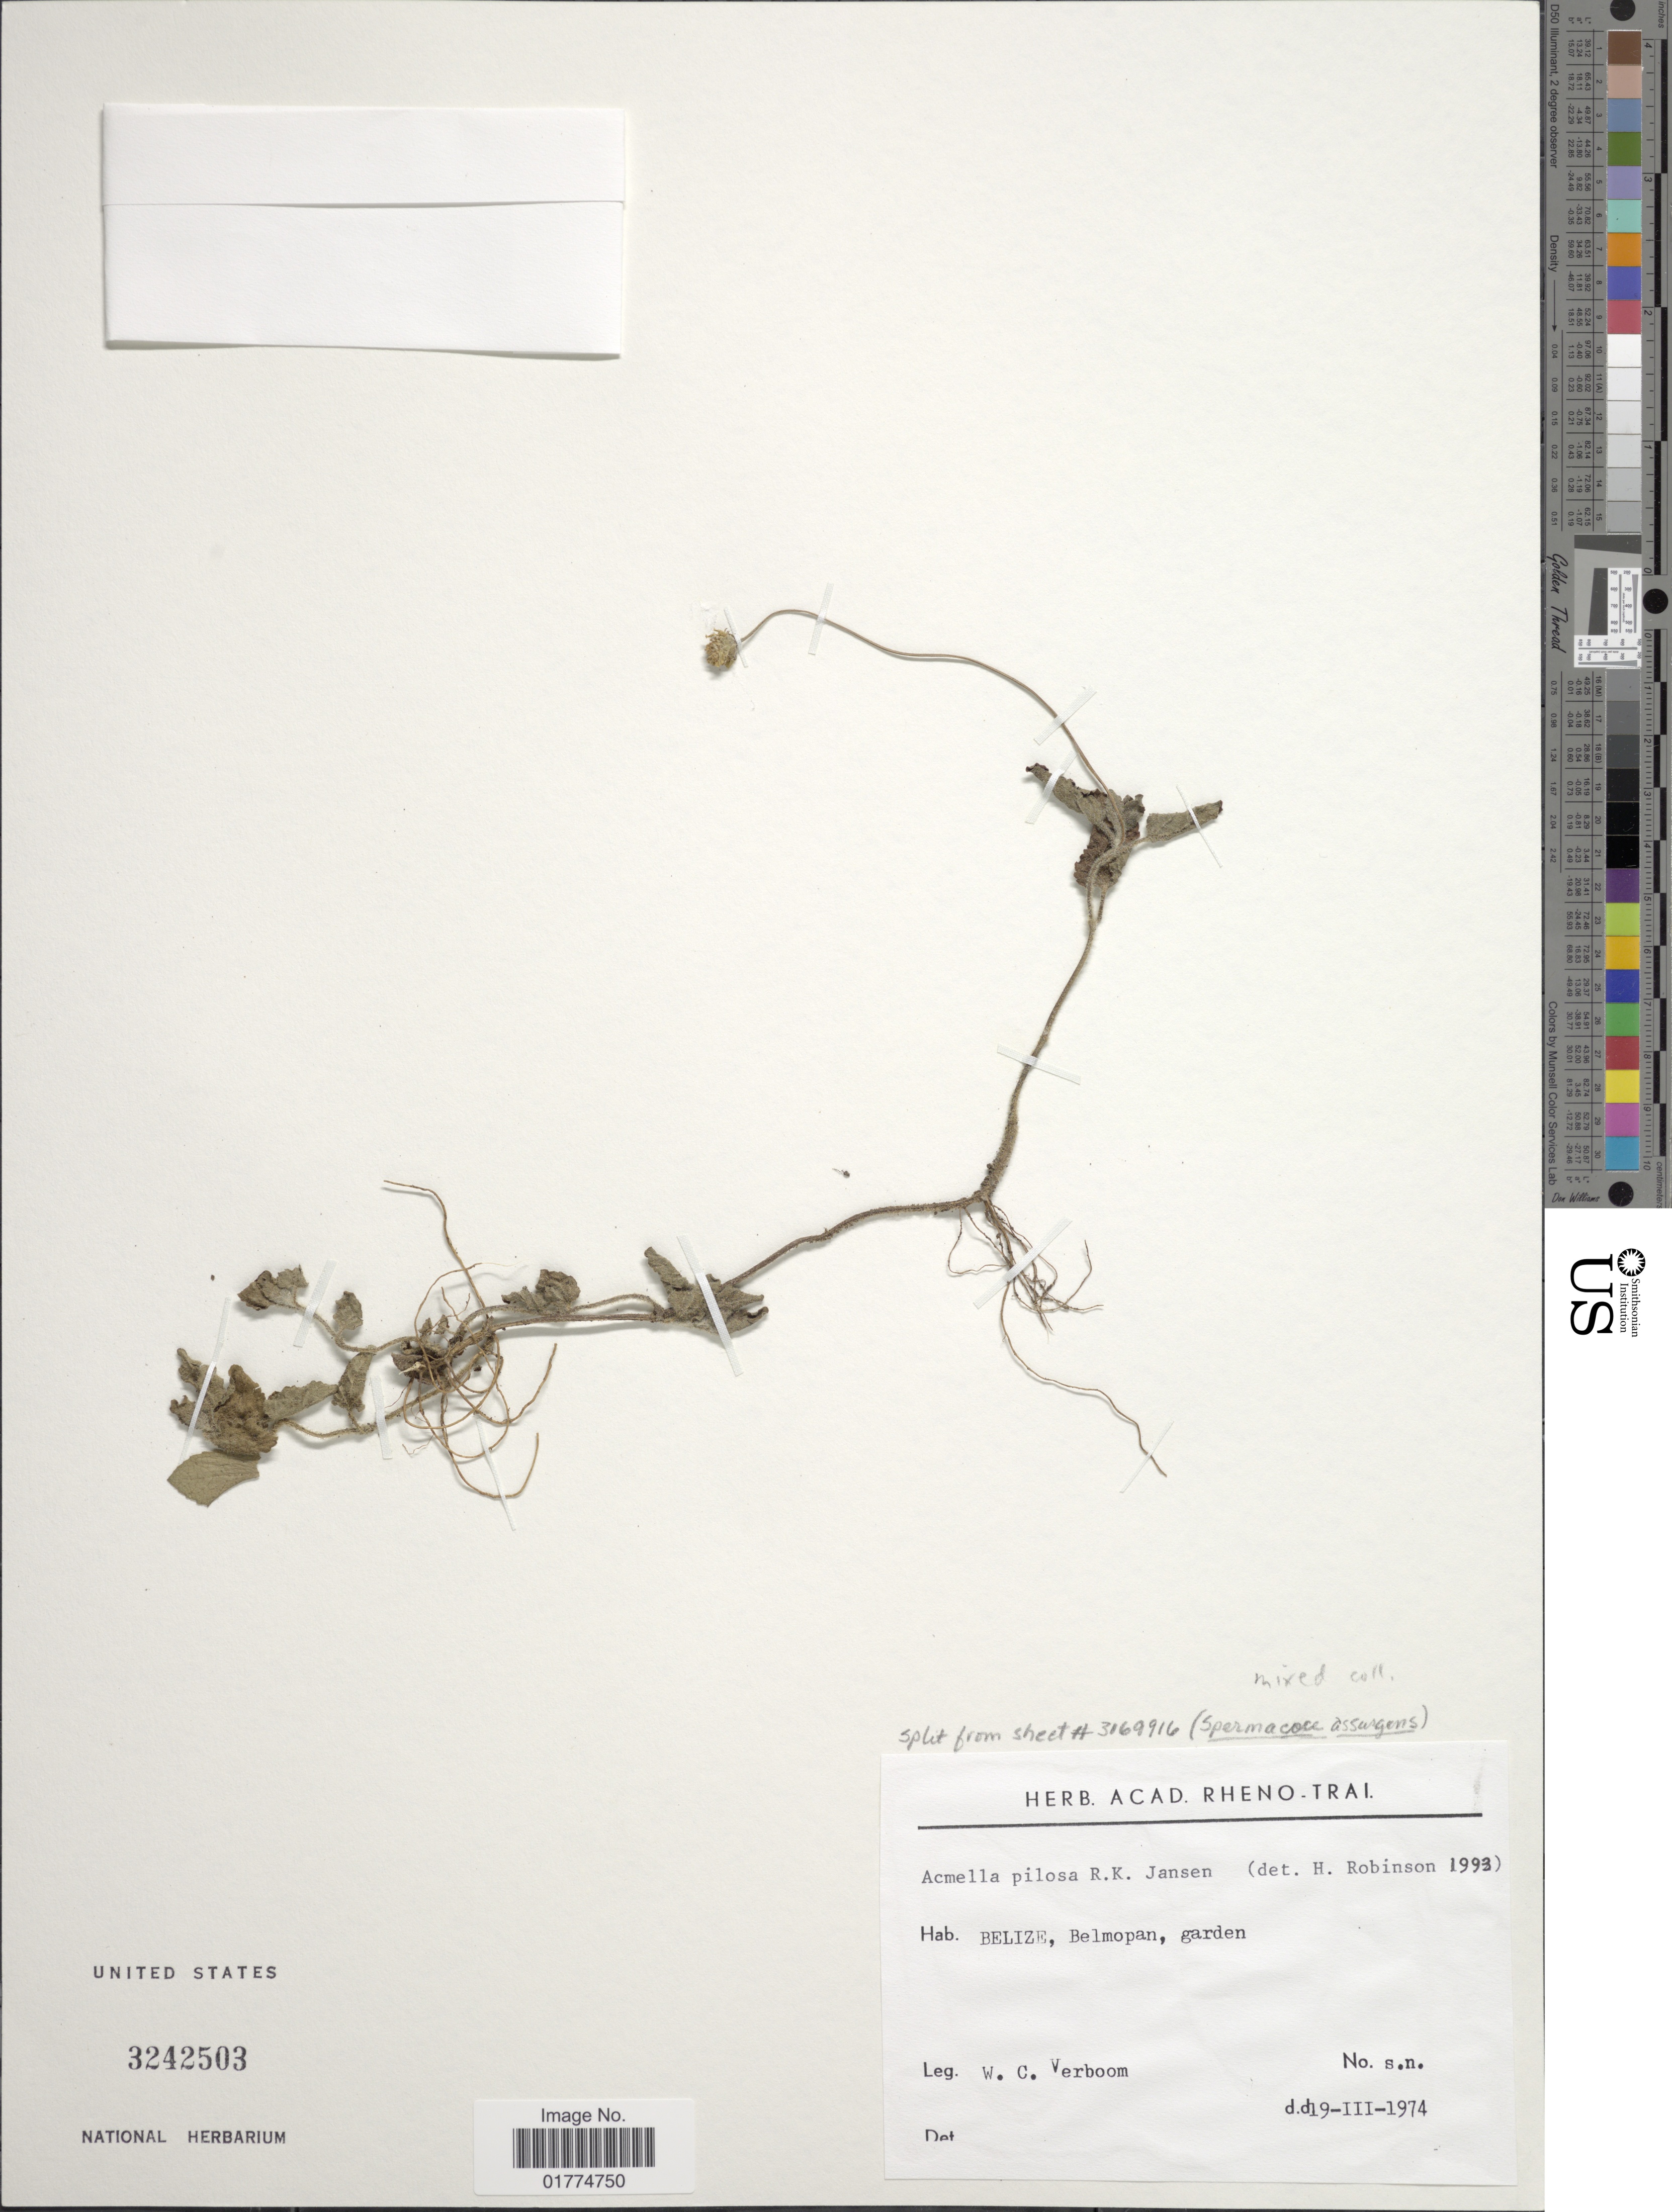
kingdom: Plantae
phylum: Tracheophyta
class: Magnoliopsida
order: Asterales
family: Asteraceae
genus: Acmella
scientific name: Acmella pilosa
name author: R.K. Jansen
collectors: W. Verboom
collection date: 1974-03-19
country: Belize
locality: Belmopan, garden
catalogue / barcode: US 3242503